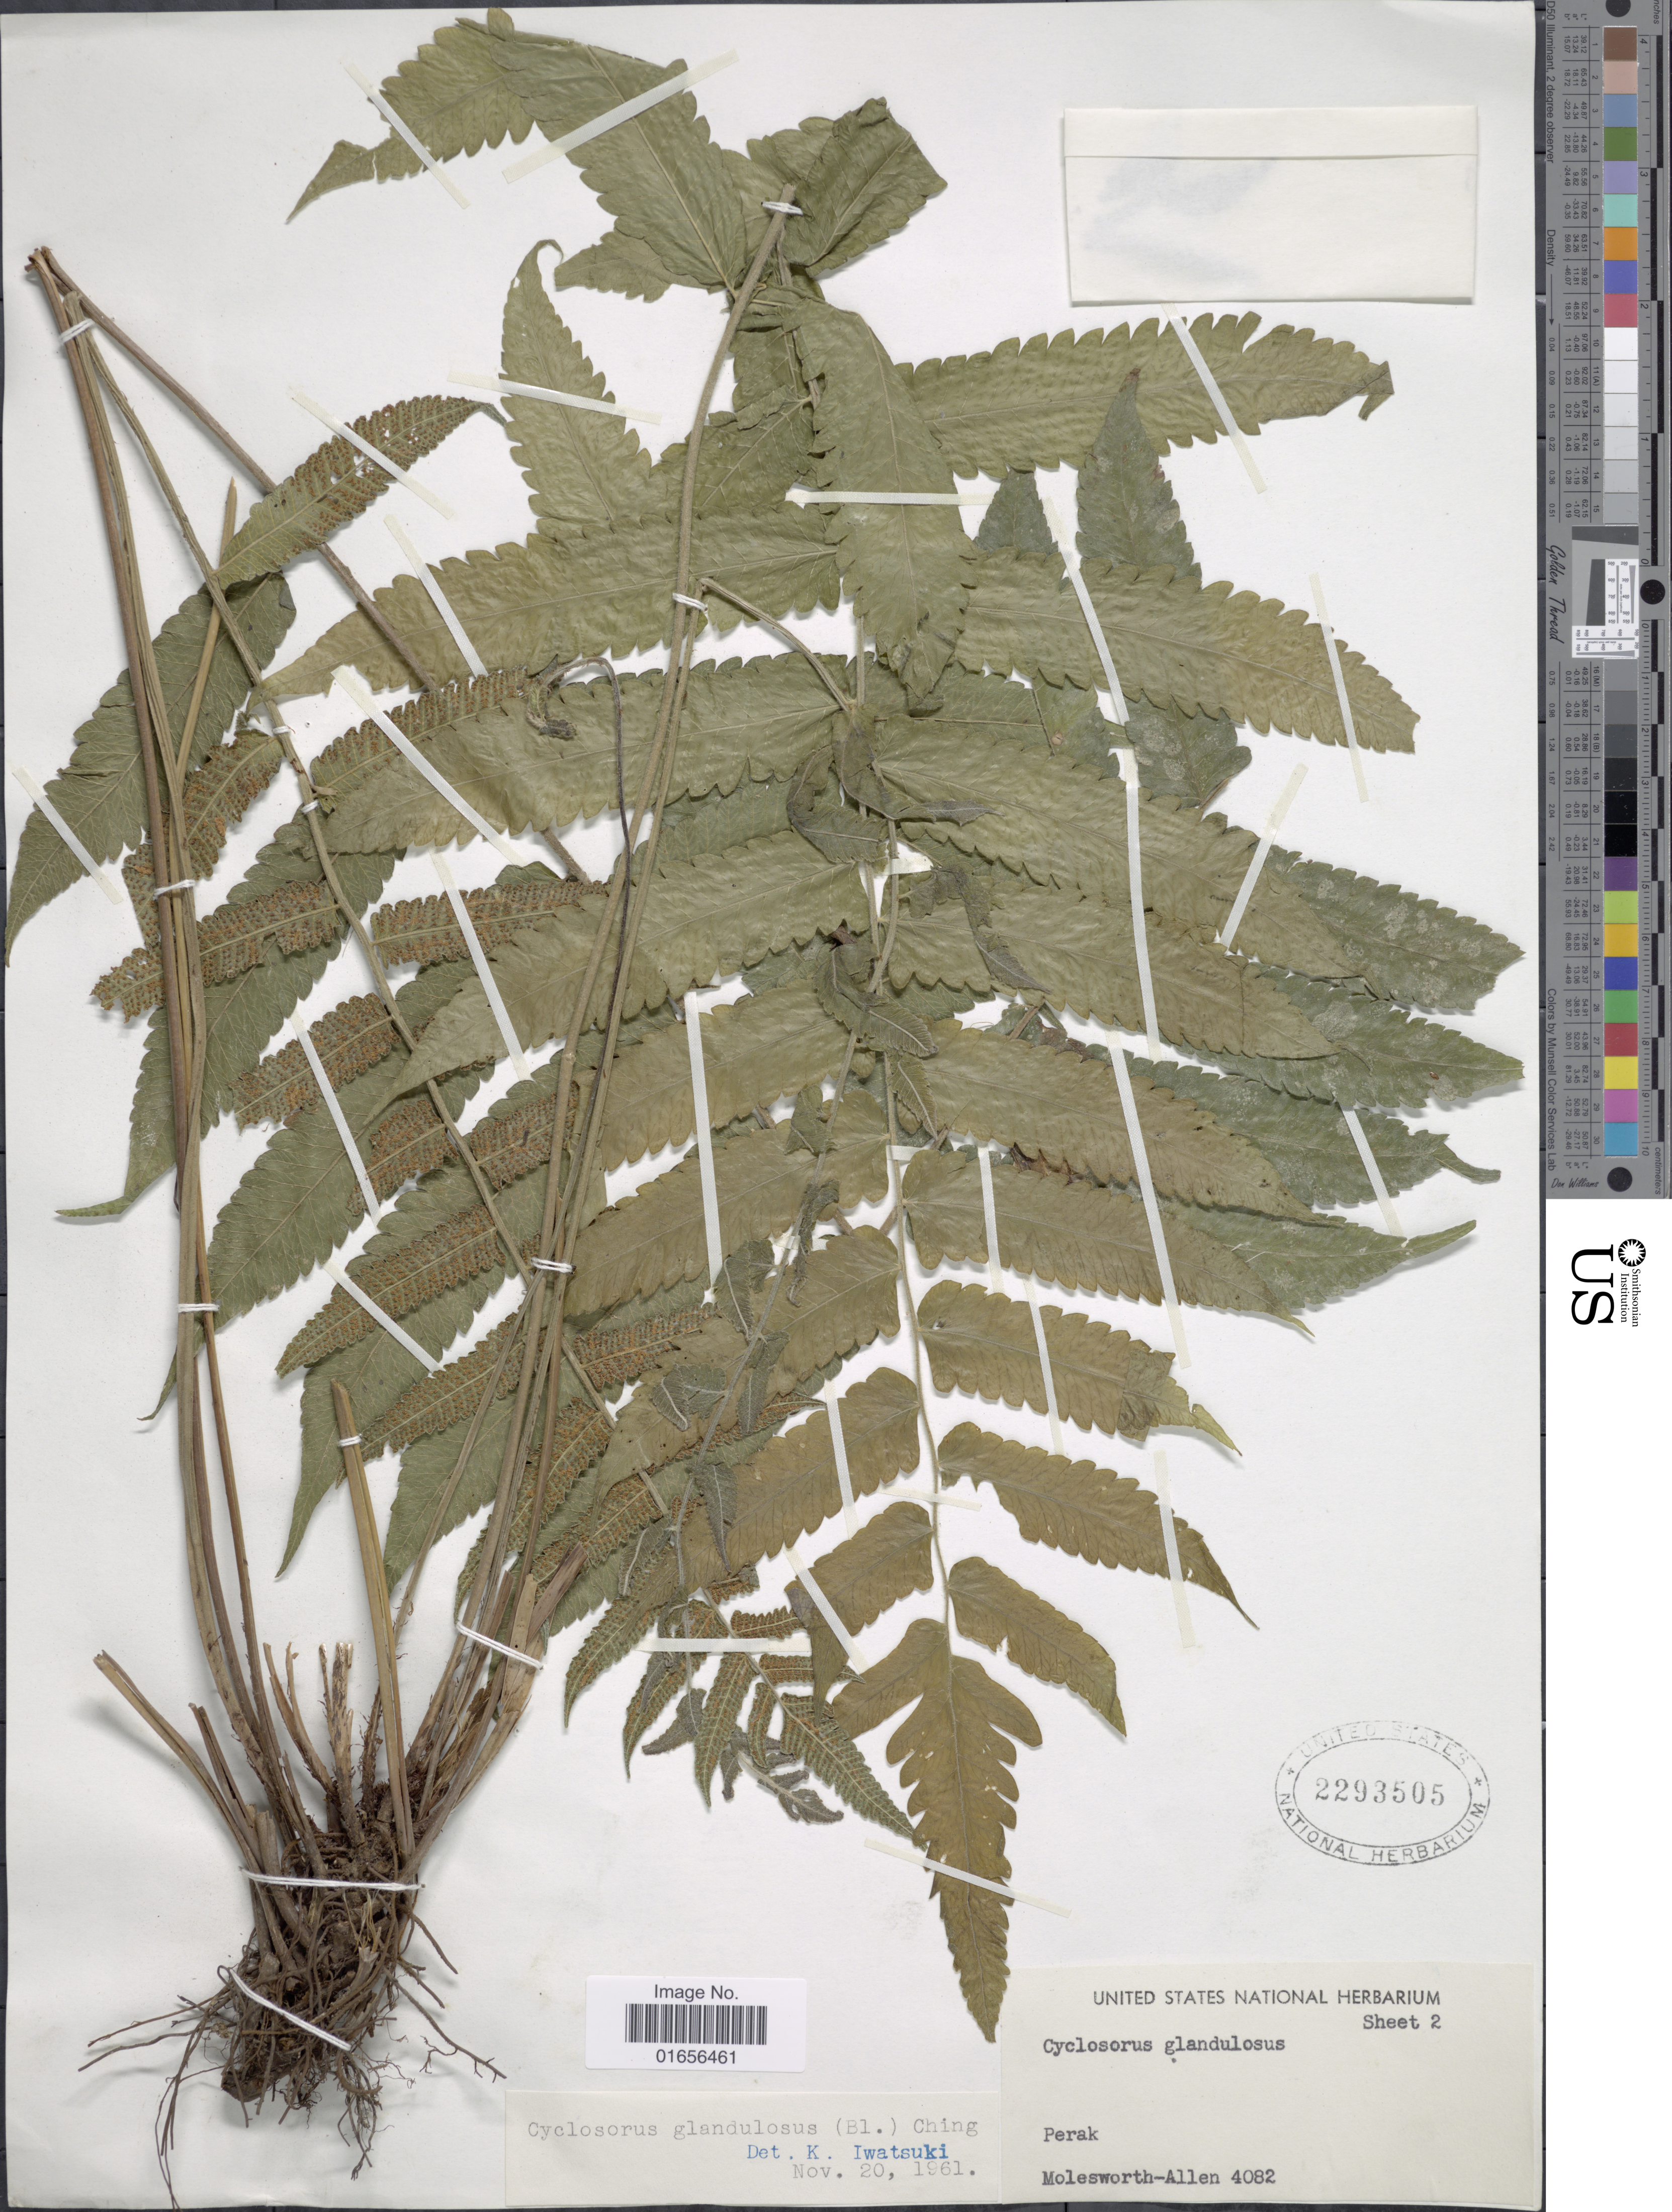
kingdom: Plantae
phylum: Tracheophyta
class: Polypodiopsida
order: Polypodiales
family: Thelypteridaceae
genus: Trigonospora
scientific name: Trigonospora glandulosa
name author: Sledge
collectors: B. E. G. Molesworth-Allen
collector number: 4082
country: Malaysia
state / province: Perak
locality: Perak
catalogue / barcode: US 2293505